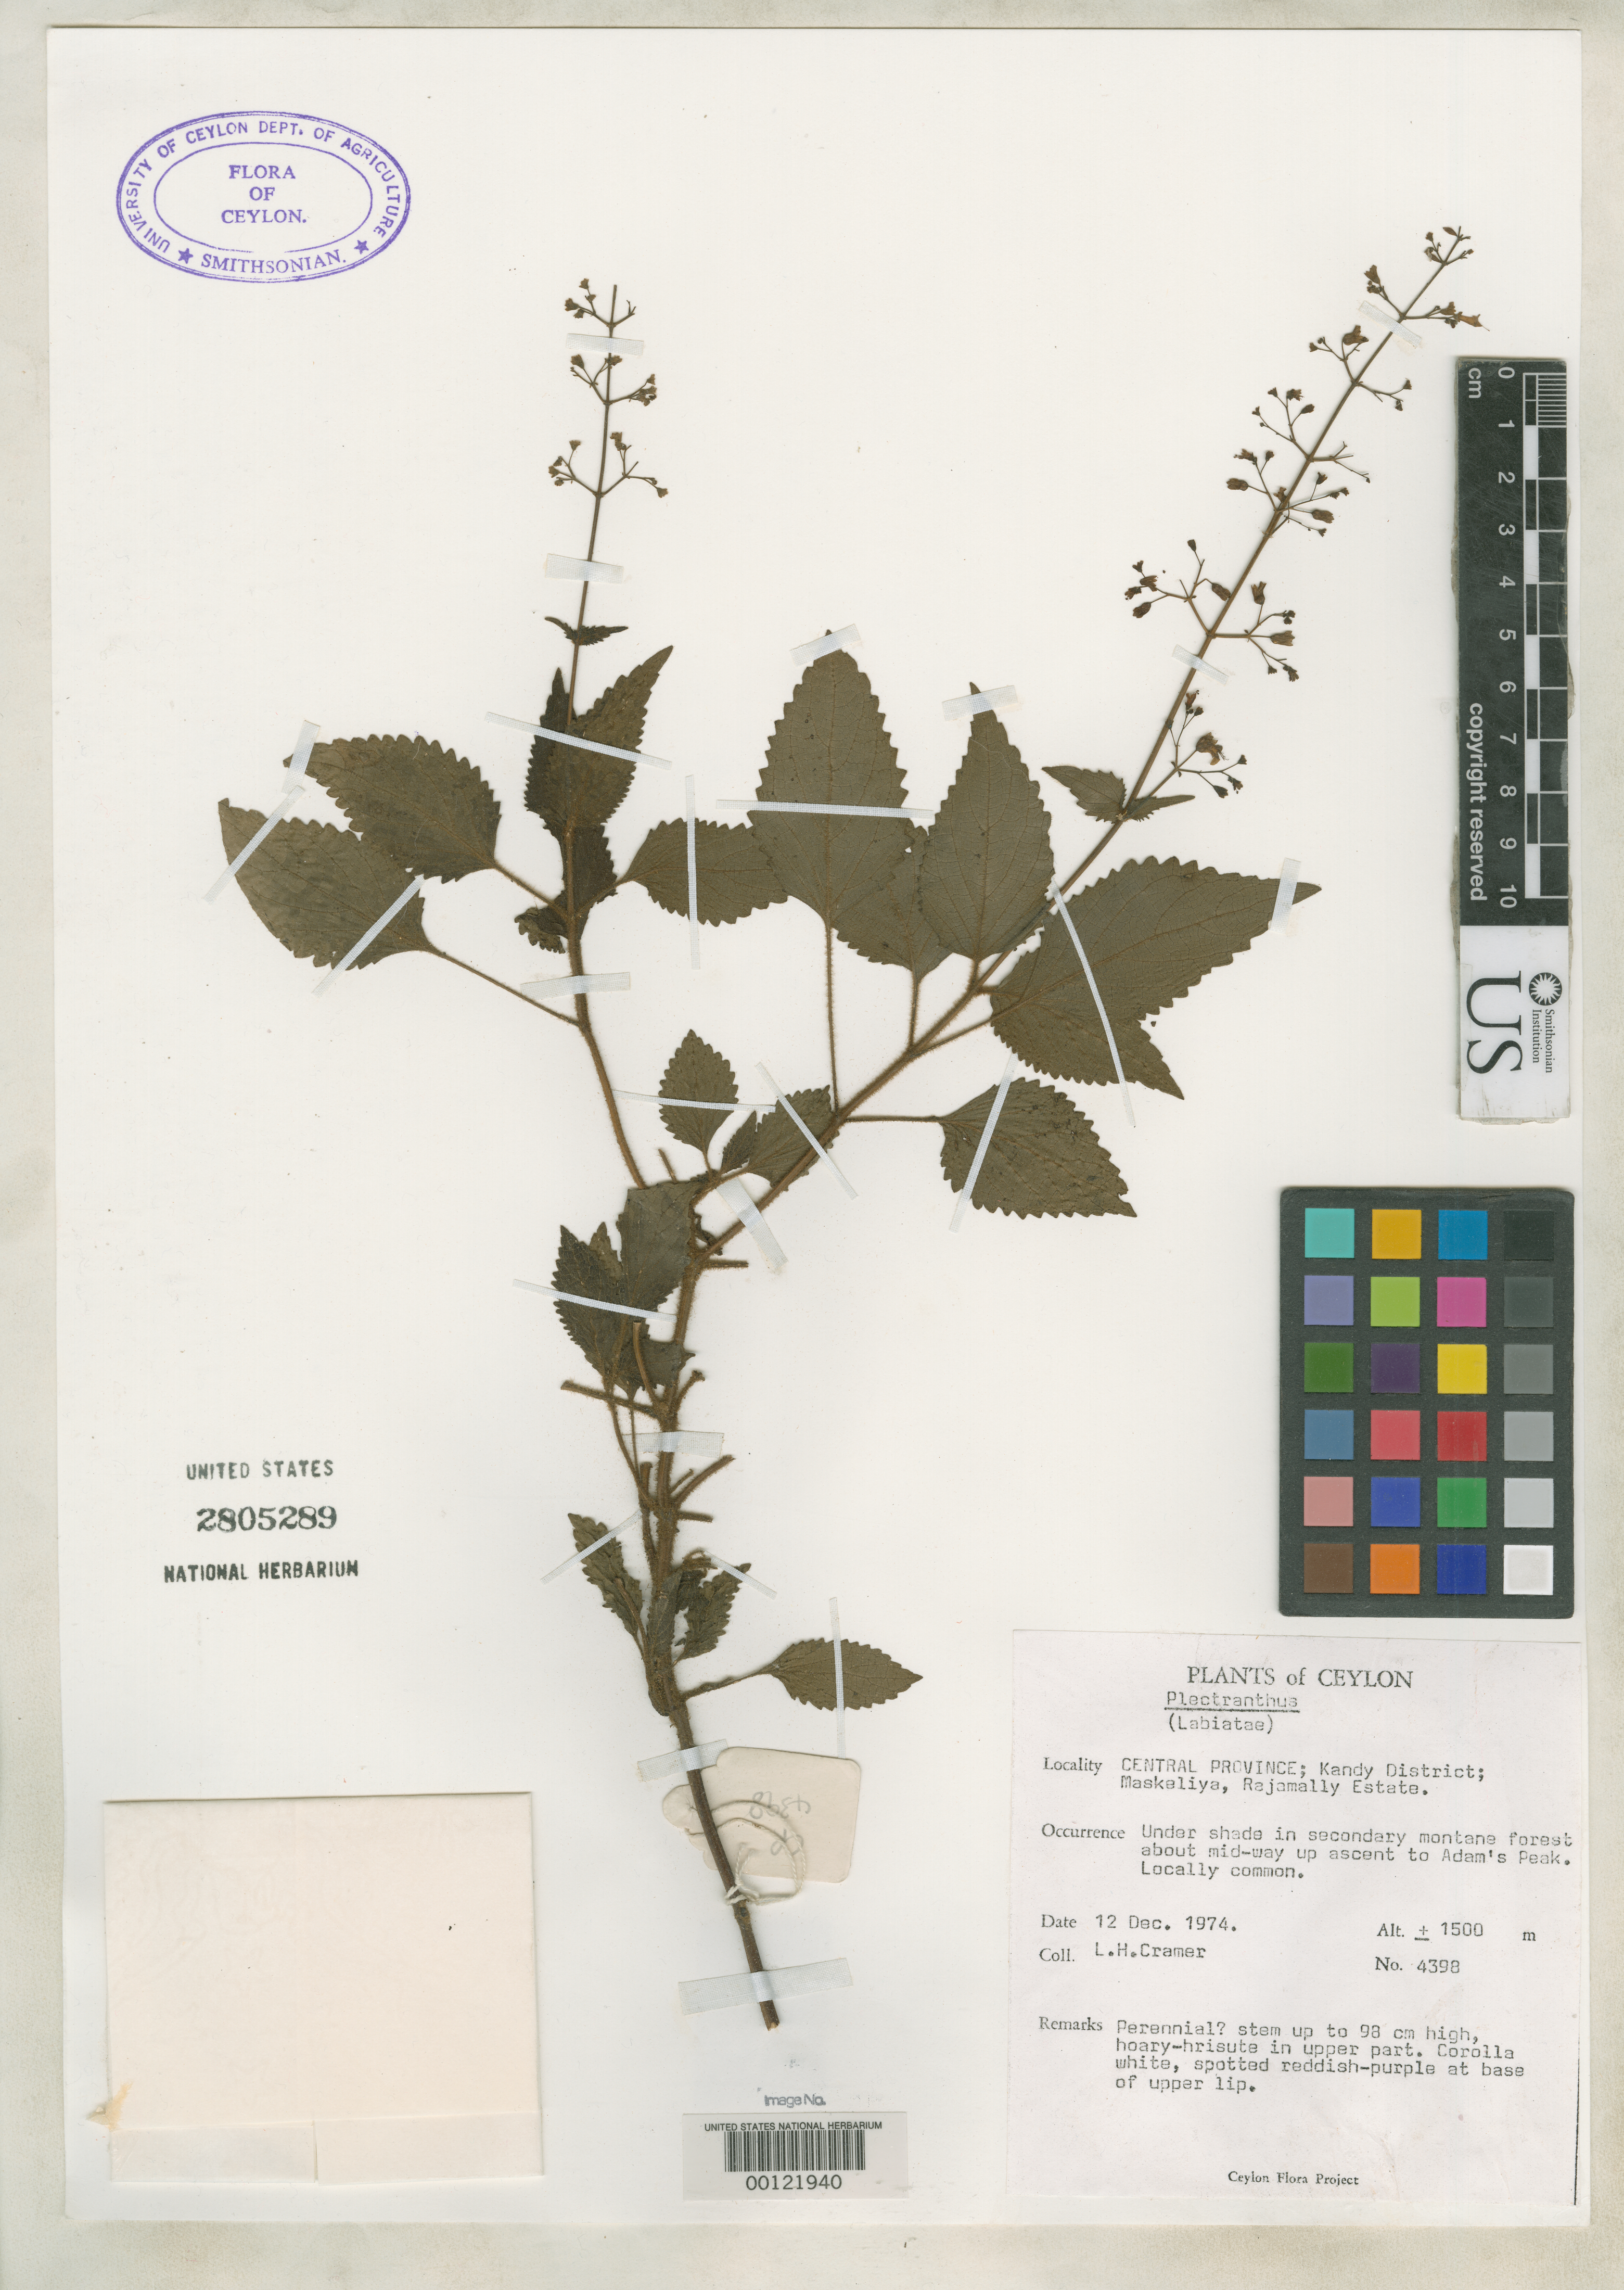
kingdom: Plantae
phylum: Tracheophyta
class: Magnoliopsida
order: Lamiales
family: Lamiaceae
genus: Plectranthus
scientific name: Plectranthus nigrescens var. pilosus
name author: L.H. Cramer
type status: Isotype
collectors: L. H. Cramer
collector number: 4398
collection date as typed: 12 Dec 1974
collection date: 1974-12-12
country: Sri Lanka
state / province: Central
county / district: Kandy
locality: Maskeliya, Rajamally Estate.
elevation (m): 1500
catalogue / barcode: US 2805289